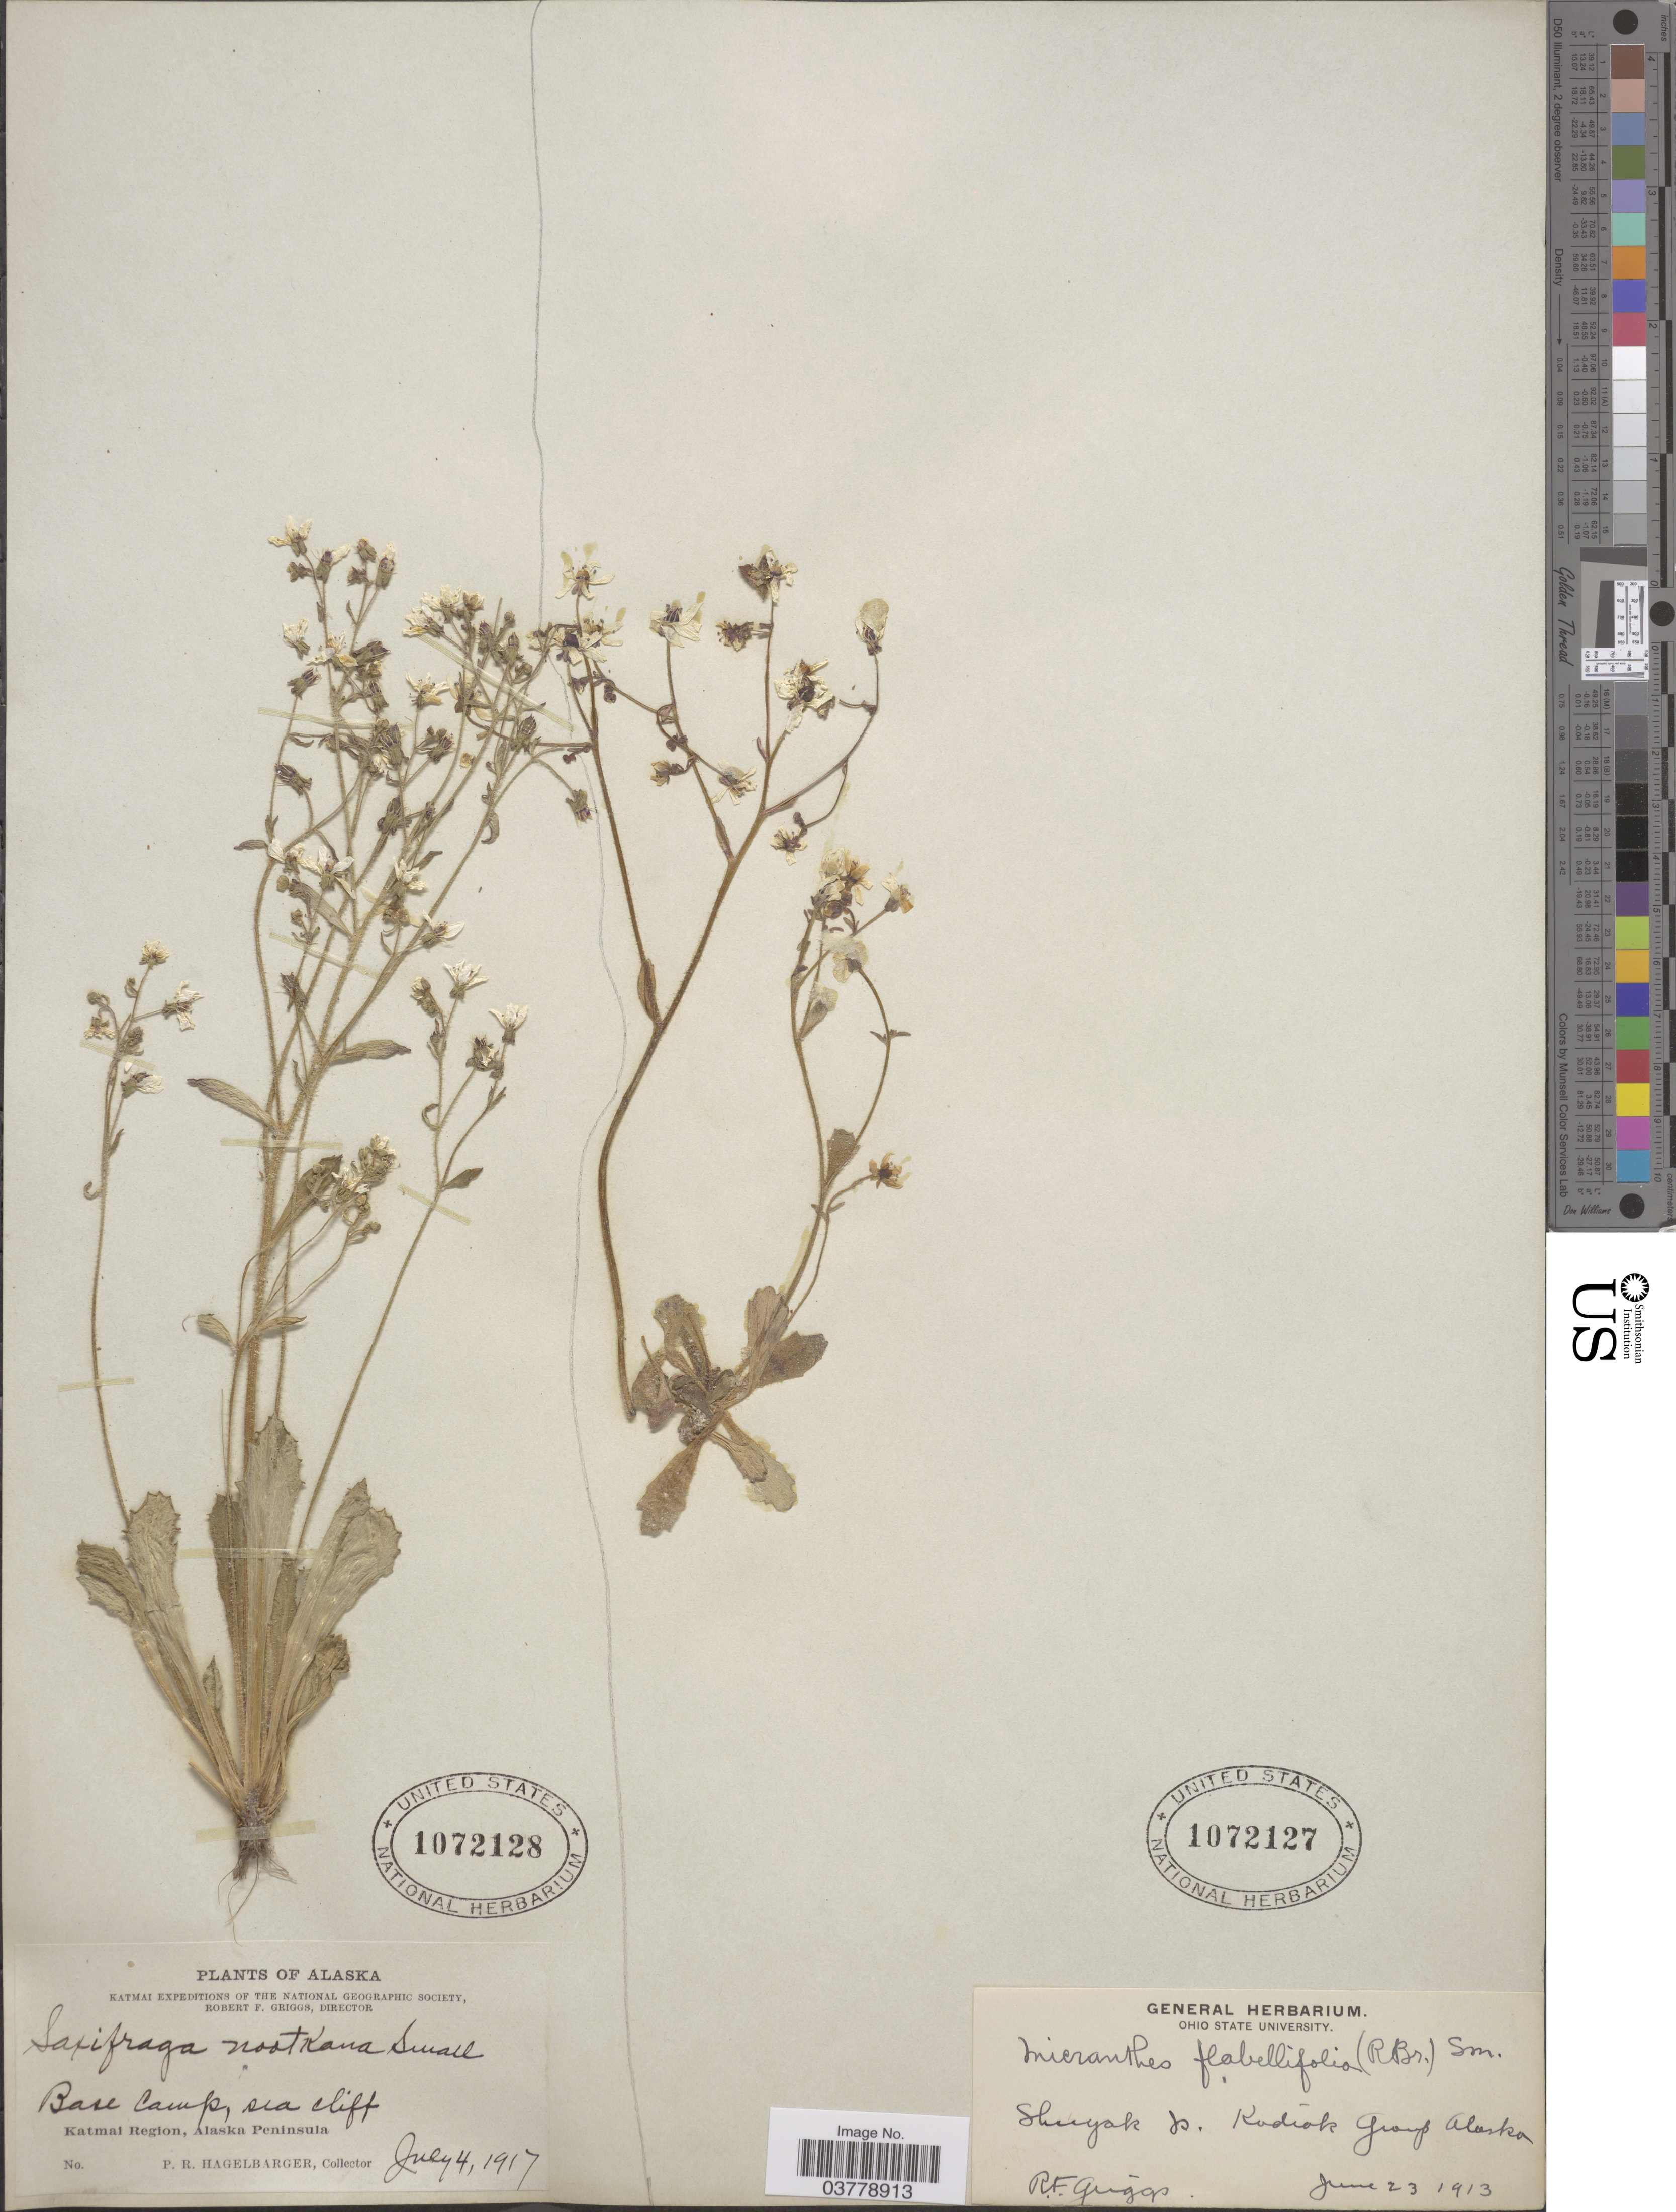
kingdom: Plantae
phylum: Tracheophyta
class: Magnoliopsida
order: Saxifragales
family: Saxifragaceae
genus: Micranthes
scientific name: Micranthes ferruginea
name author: (Graham) Brouillet & Gornall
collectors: P. Hagelbarger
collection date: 1917-07-04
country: United States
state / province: Alaska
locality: Katmai. Base Camp, sea cliff. Katmai Region, Alaska Peninsula.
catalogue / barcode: US 1072128